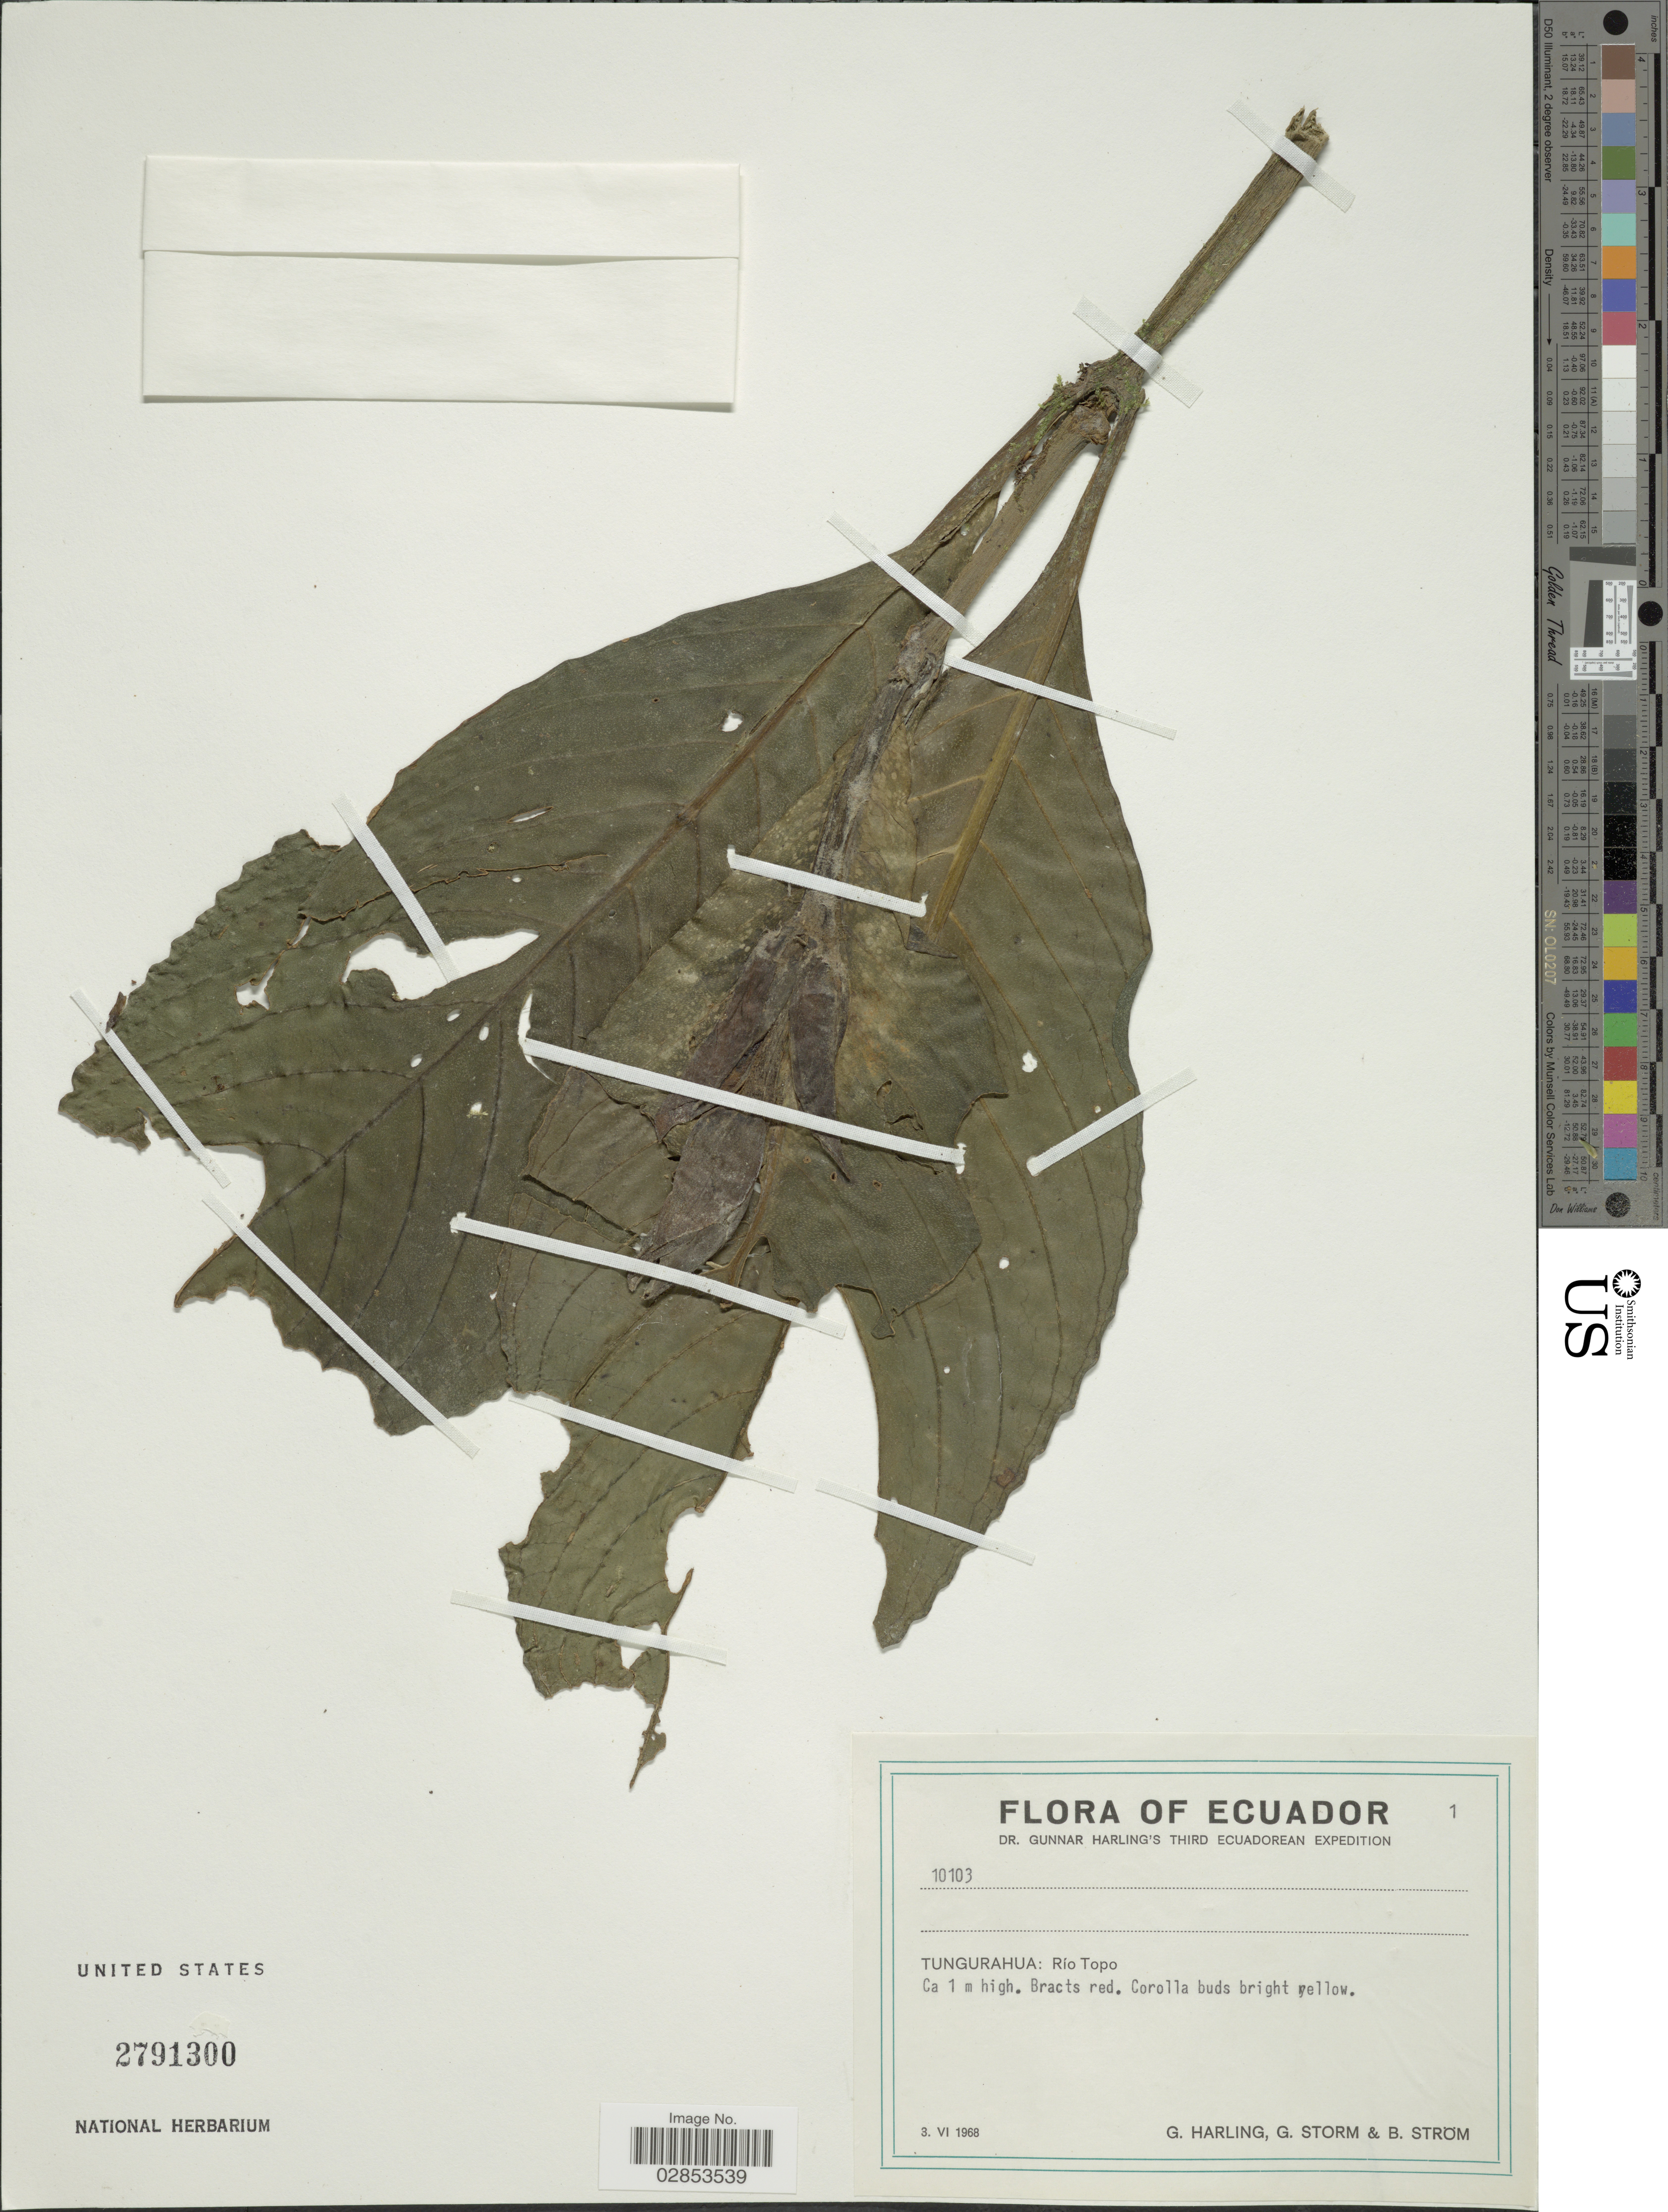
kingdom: Plantae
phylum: Tracheophyta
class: Magnoliopsida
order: Lamiales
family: Acanthaceae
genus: Sanchezia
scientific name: Sanchezia oblonga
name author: Ruiz & Pav.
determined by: Azevedo, Igor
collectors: G. Harling, G. Storm & B. Ström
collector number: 10103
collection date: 1968-06-03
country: Ecuador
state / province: Tungurahua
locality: Río Topo.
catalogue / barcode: US 2791300